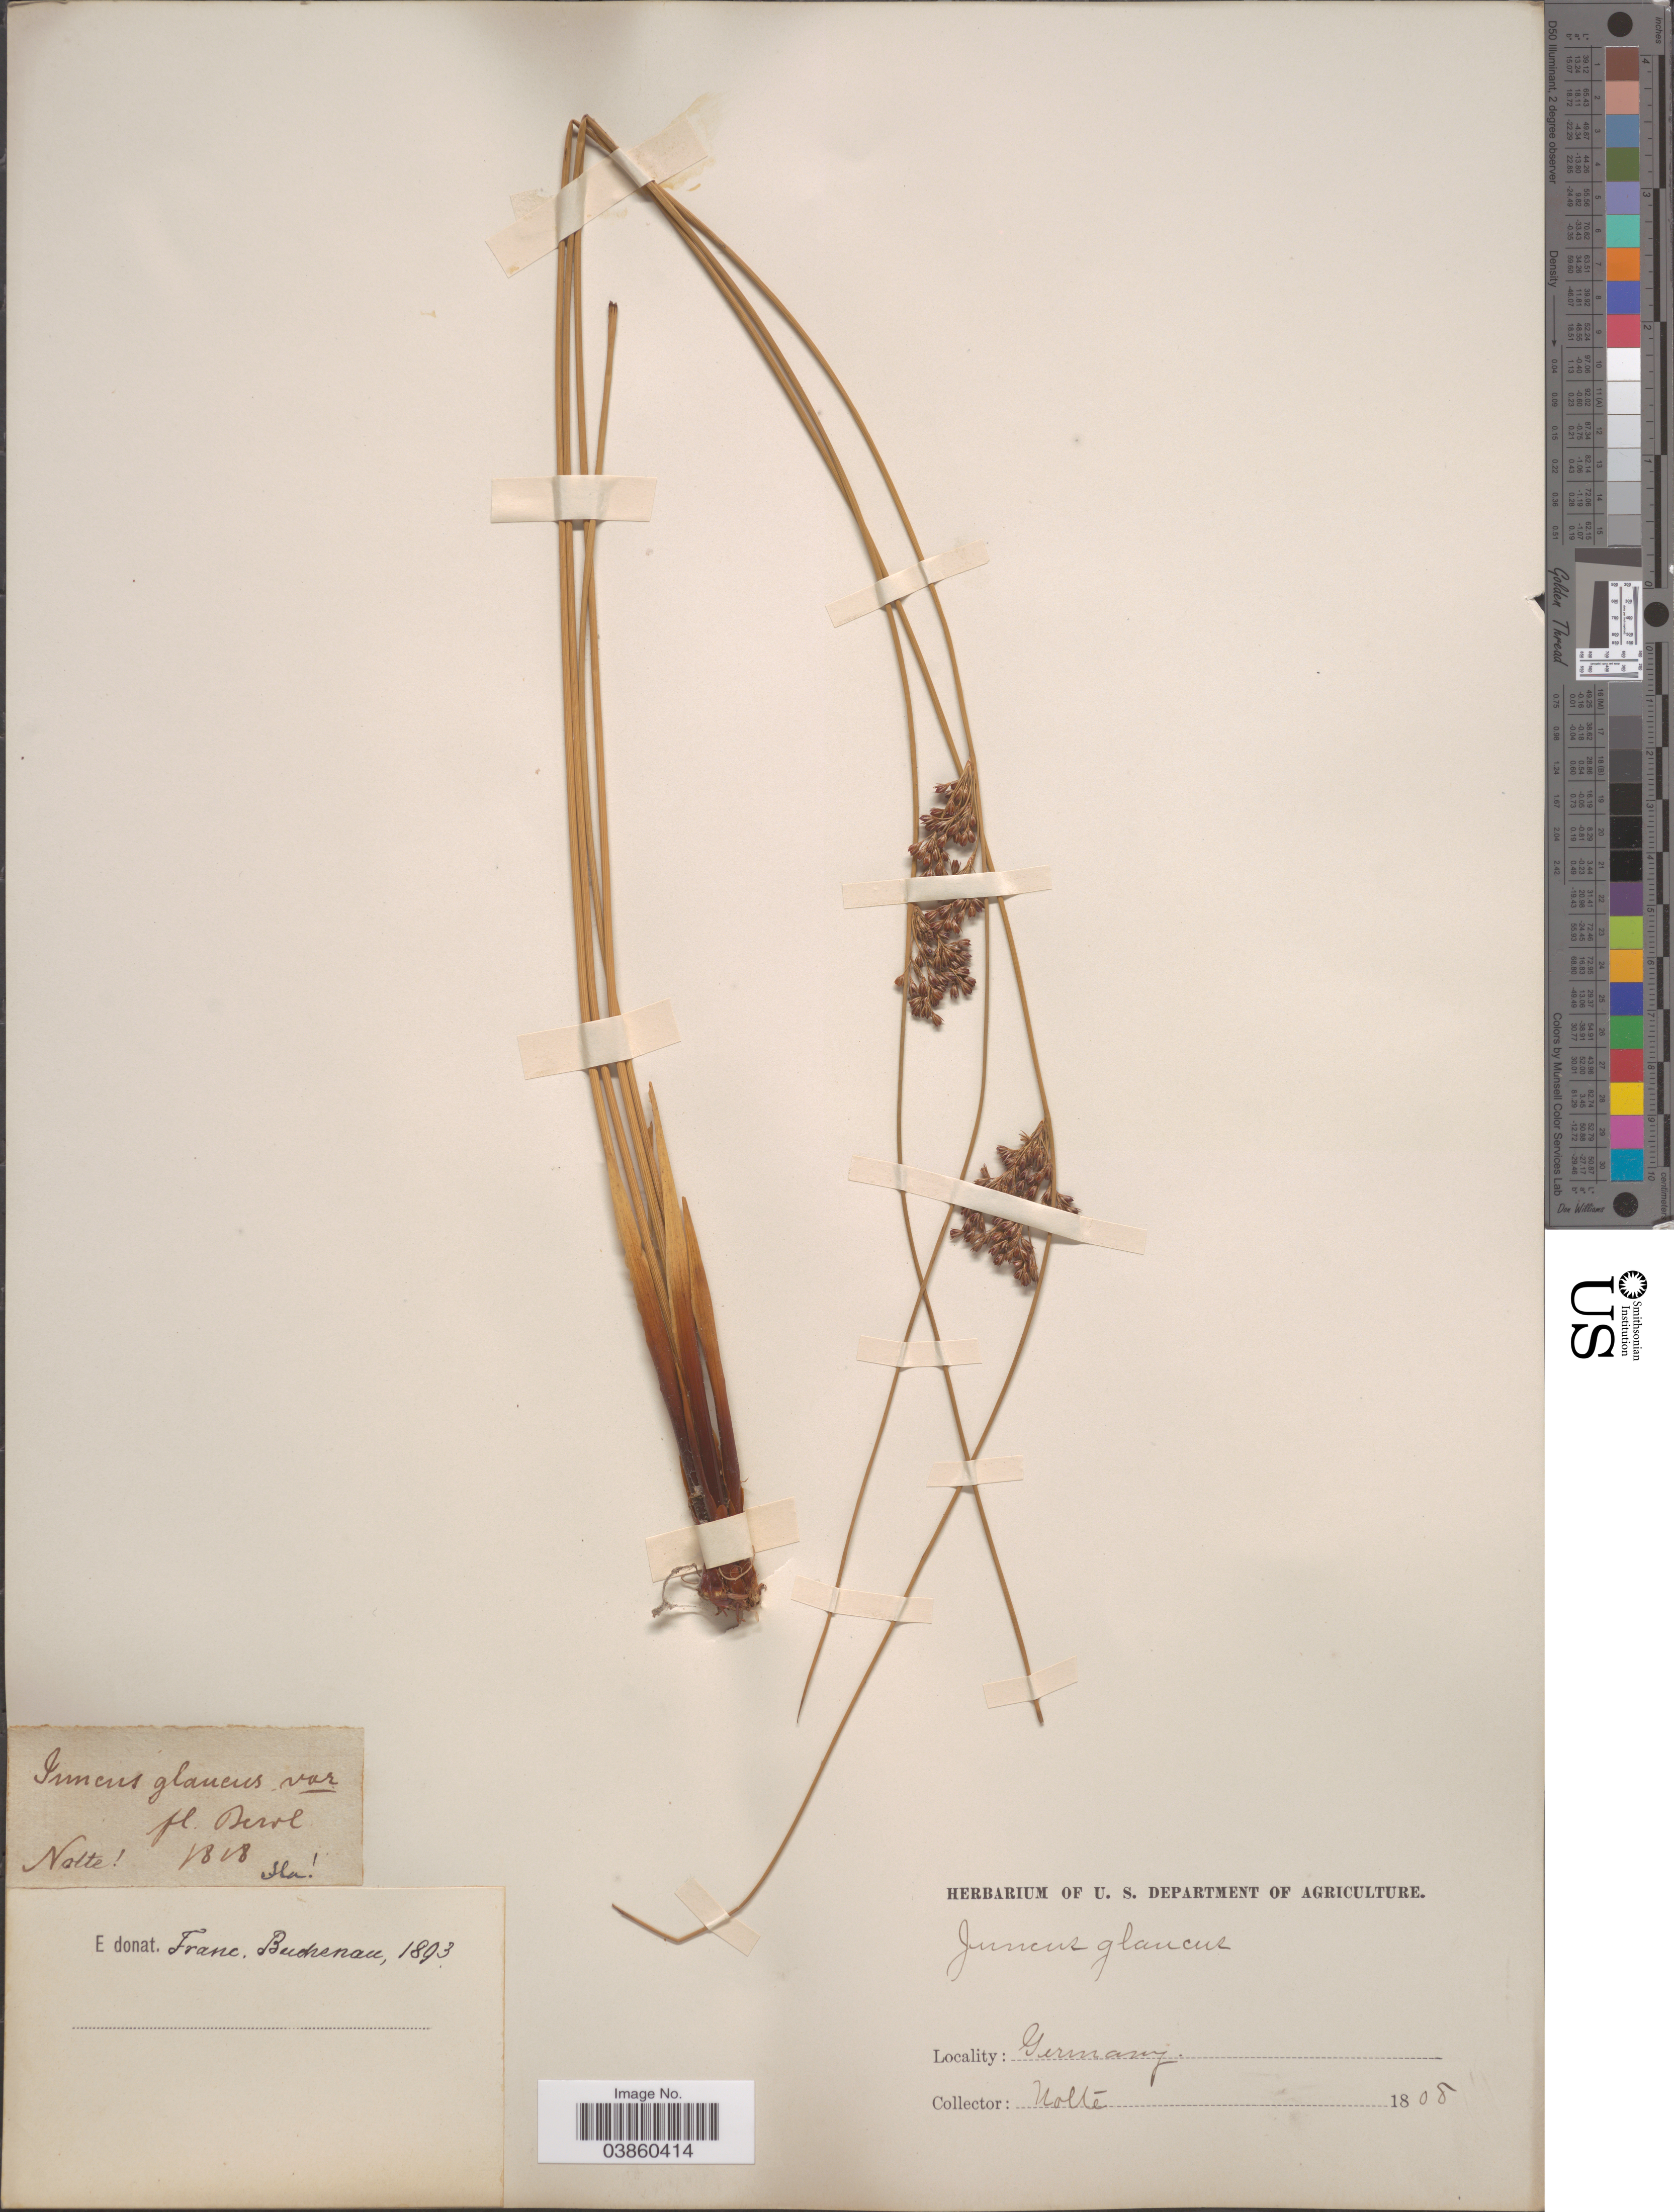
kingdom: Plantae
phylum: Tracheophyta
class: Liliopsida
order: Poales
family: Juncaceae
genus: Juncus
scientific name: Juncus glaucus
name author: Ehrh.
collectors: Nolte, --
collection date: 1808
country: Germany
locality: Fl. Berol.